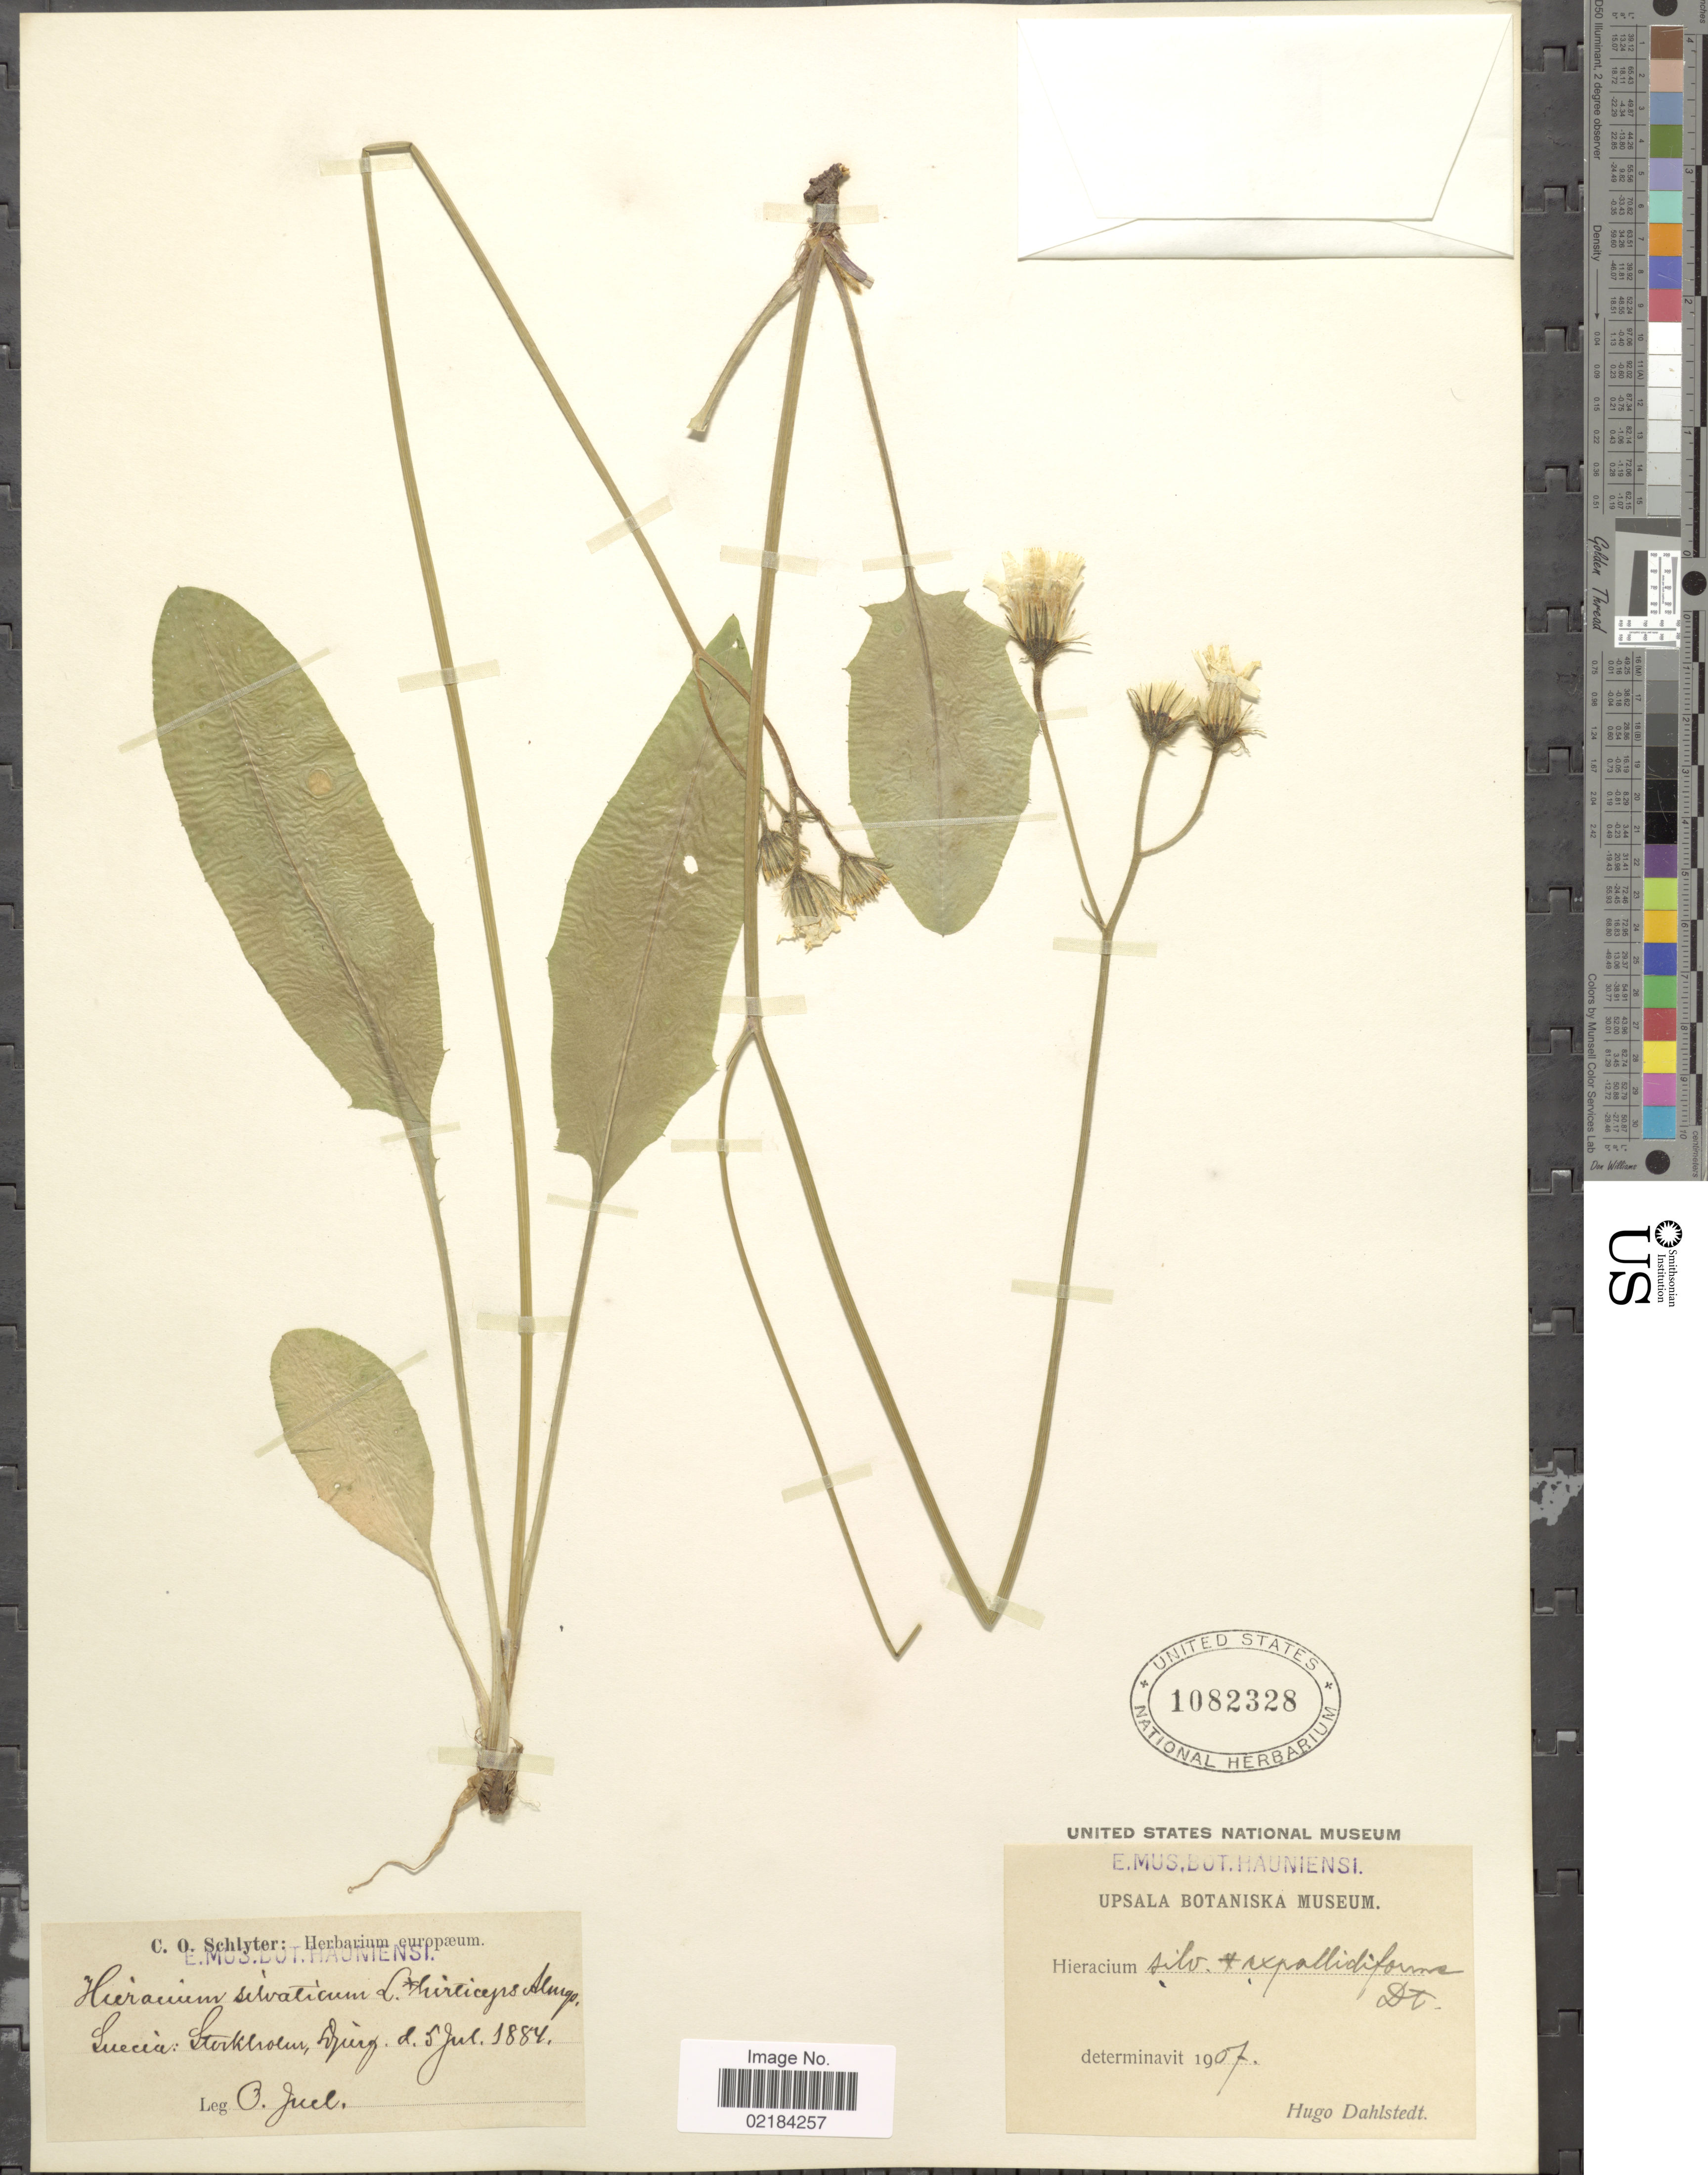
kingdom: Plantae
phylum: Tracheophyta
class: Magnoliopsida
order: Asterales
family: Asteraceae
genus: Hieracium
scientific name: Hieracium sylvaticum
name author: (L.) Gouan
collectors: H. Juel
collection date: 1884-07-05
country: Sweden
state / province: Stockholm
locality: Suecia: Stockholm, Djurg.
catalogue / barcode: US 1082328